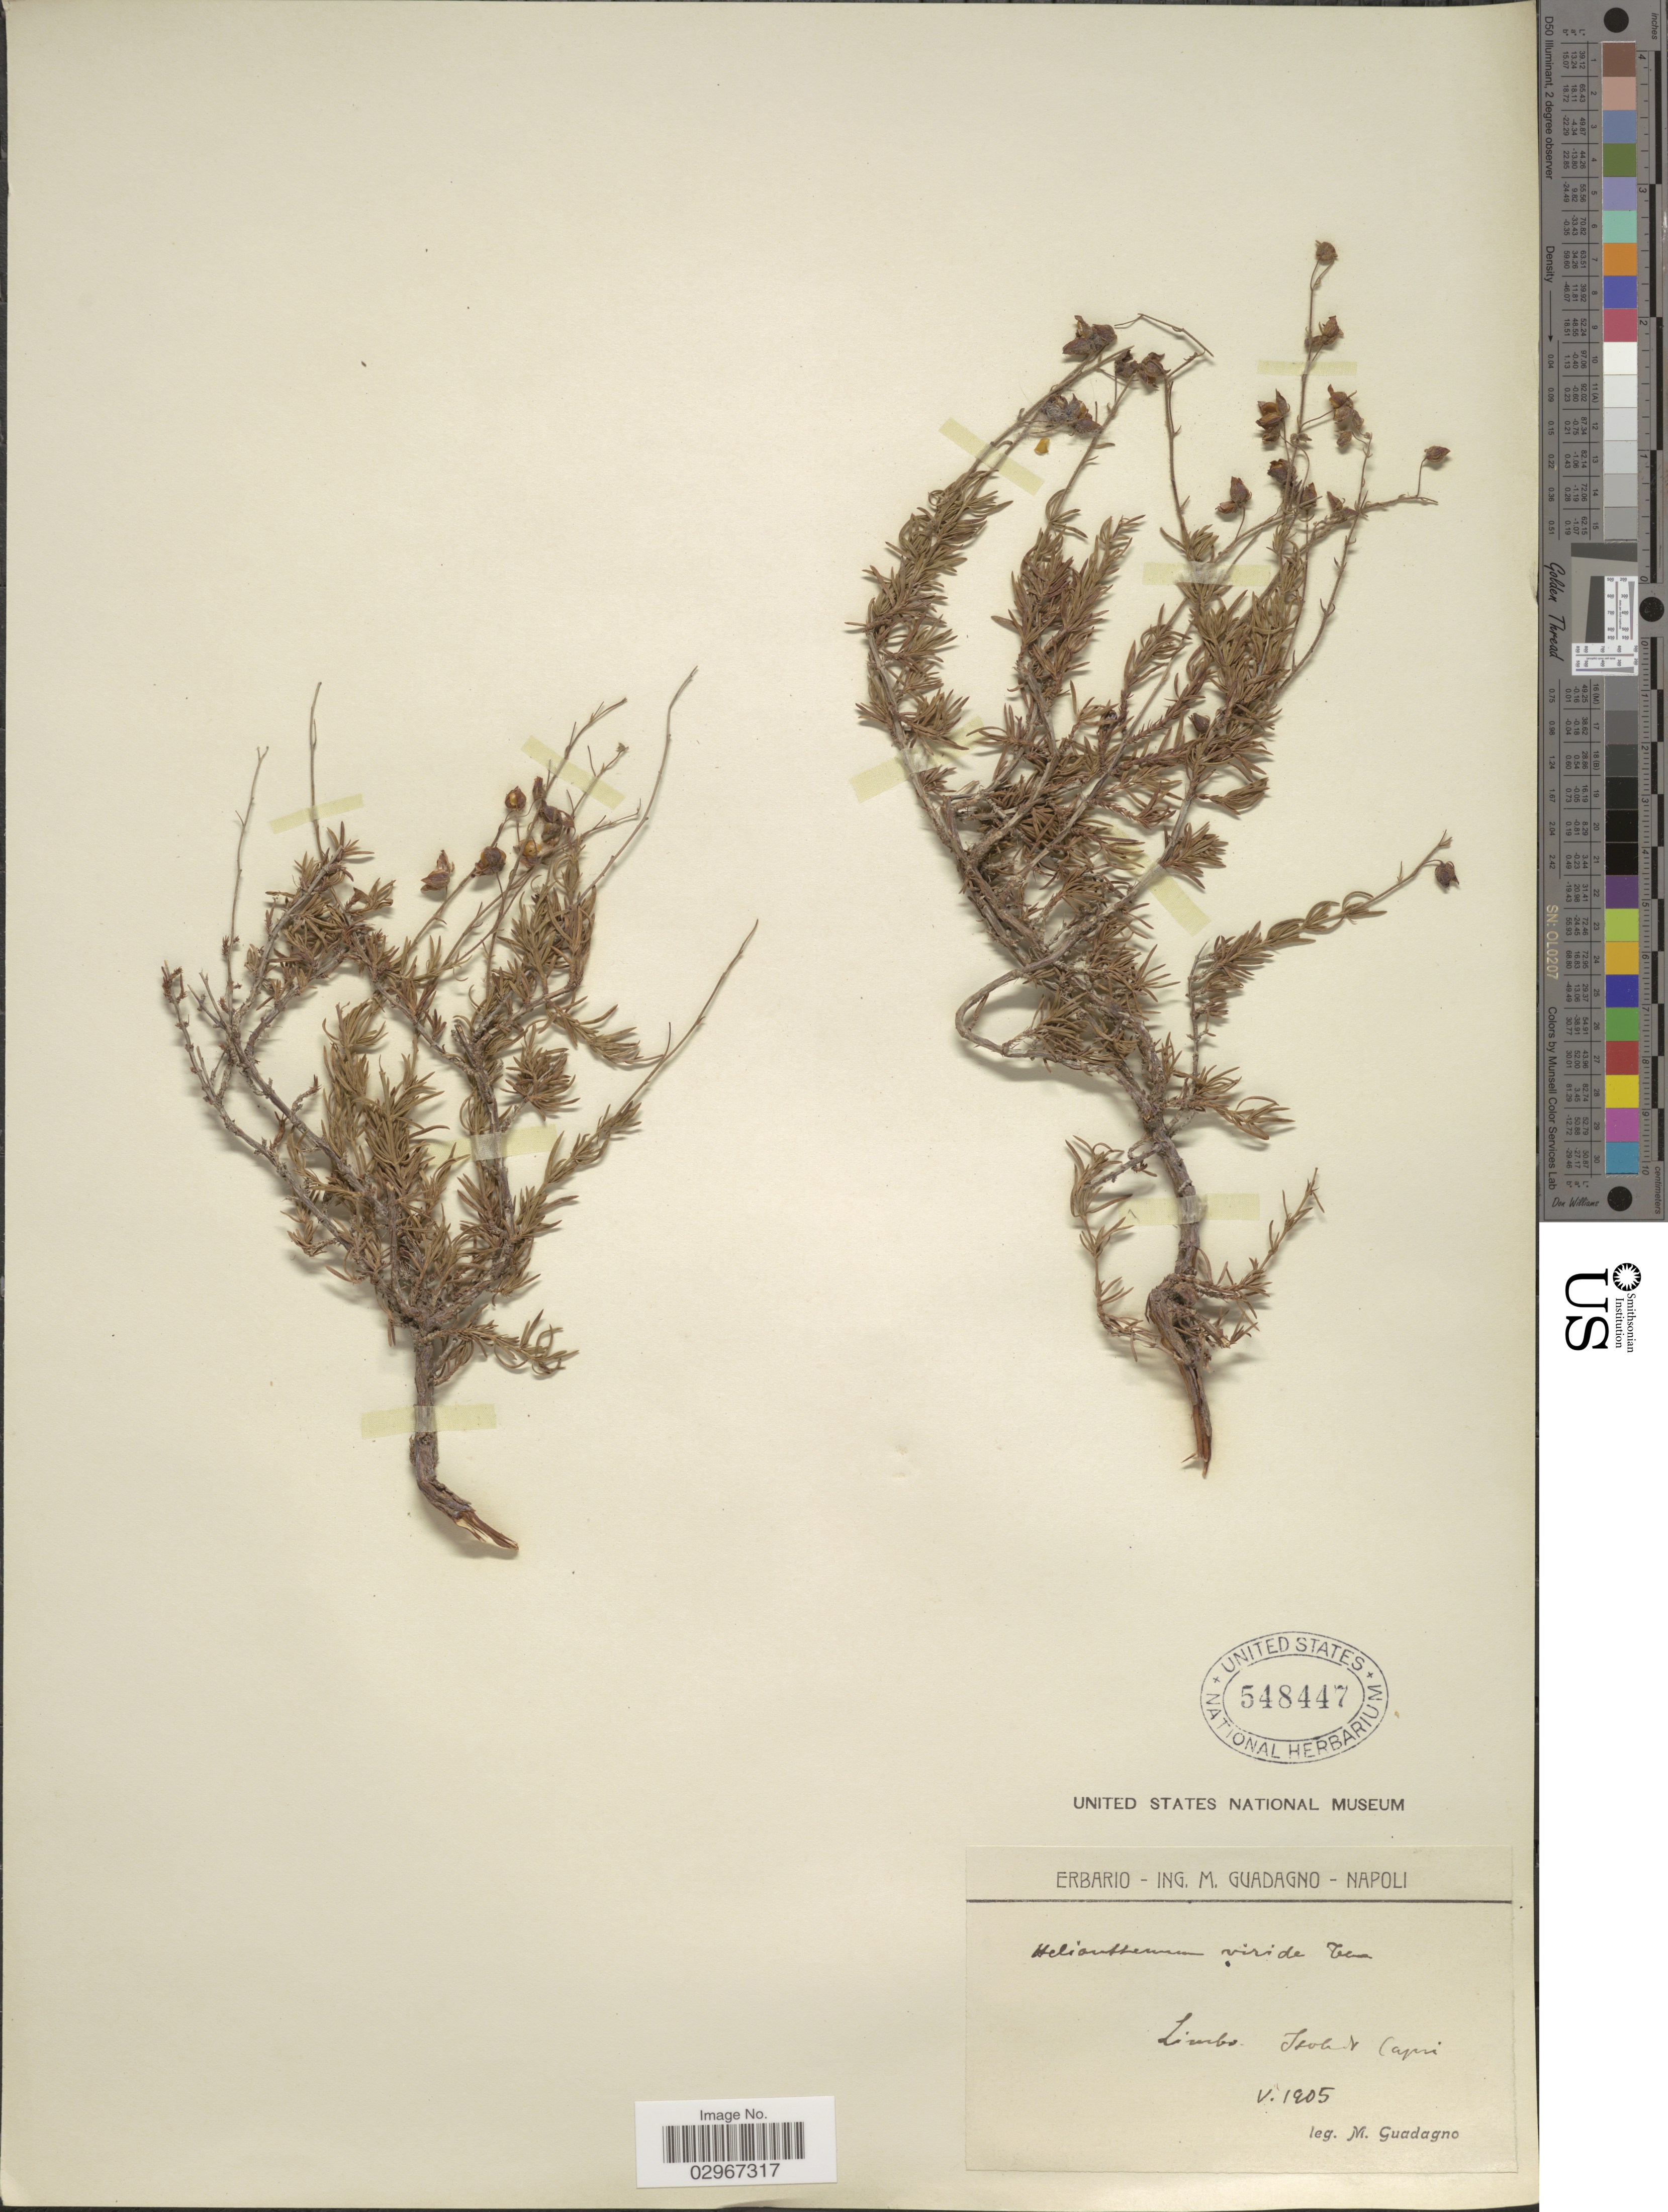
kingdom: Plantae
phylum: Tracheophyta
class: Magnoliopsida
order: Malvales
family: Cistaceae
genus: Helianthemum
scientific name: Helianthemum sp.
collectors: M. Guadagno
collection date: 1905-05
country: Italy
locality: Limbo, Isoli de Capri.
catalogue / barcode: US 548447